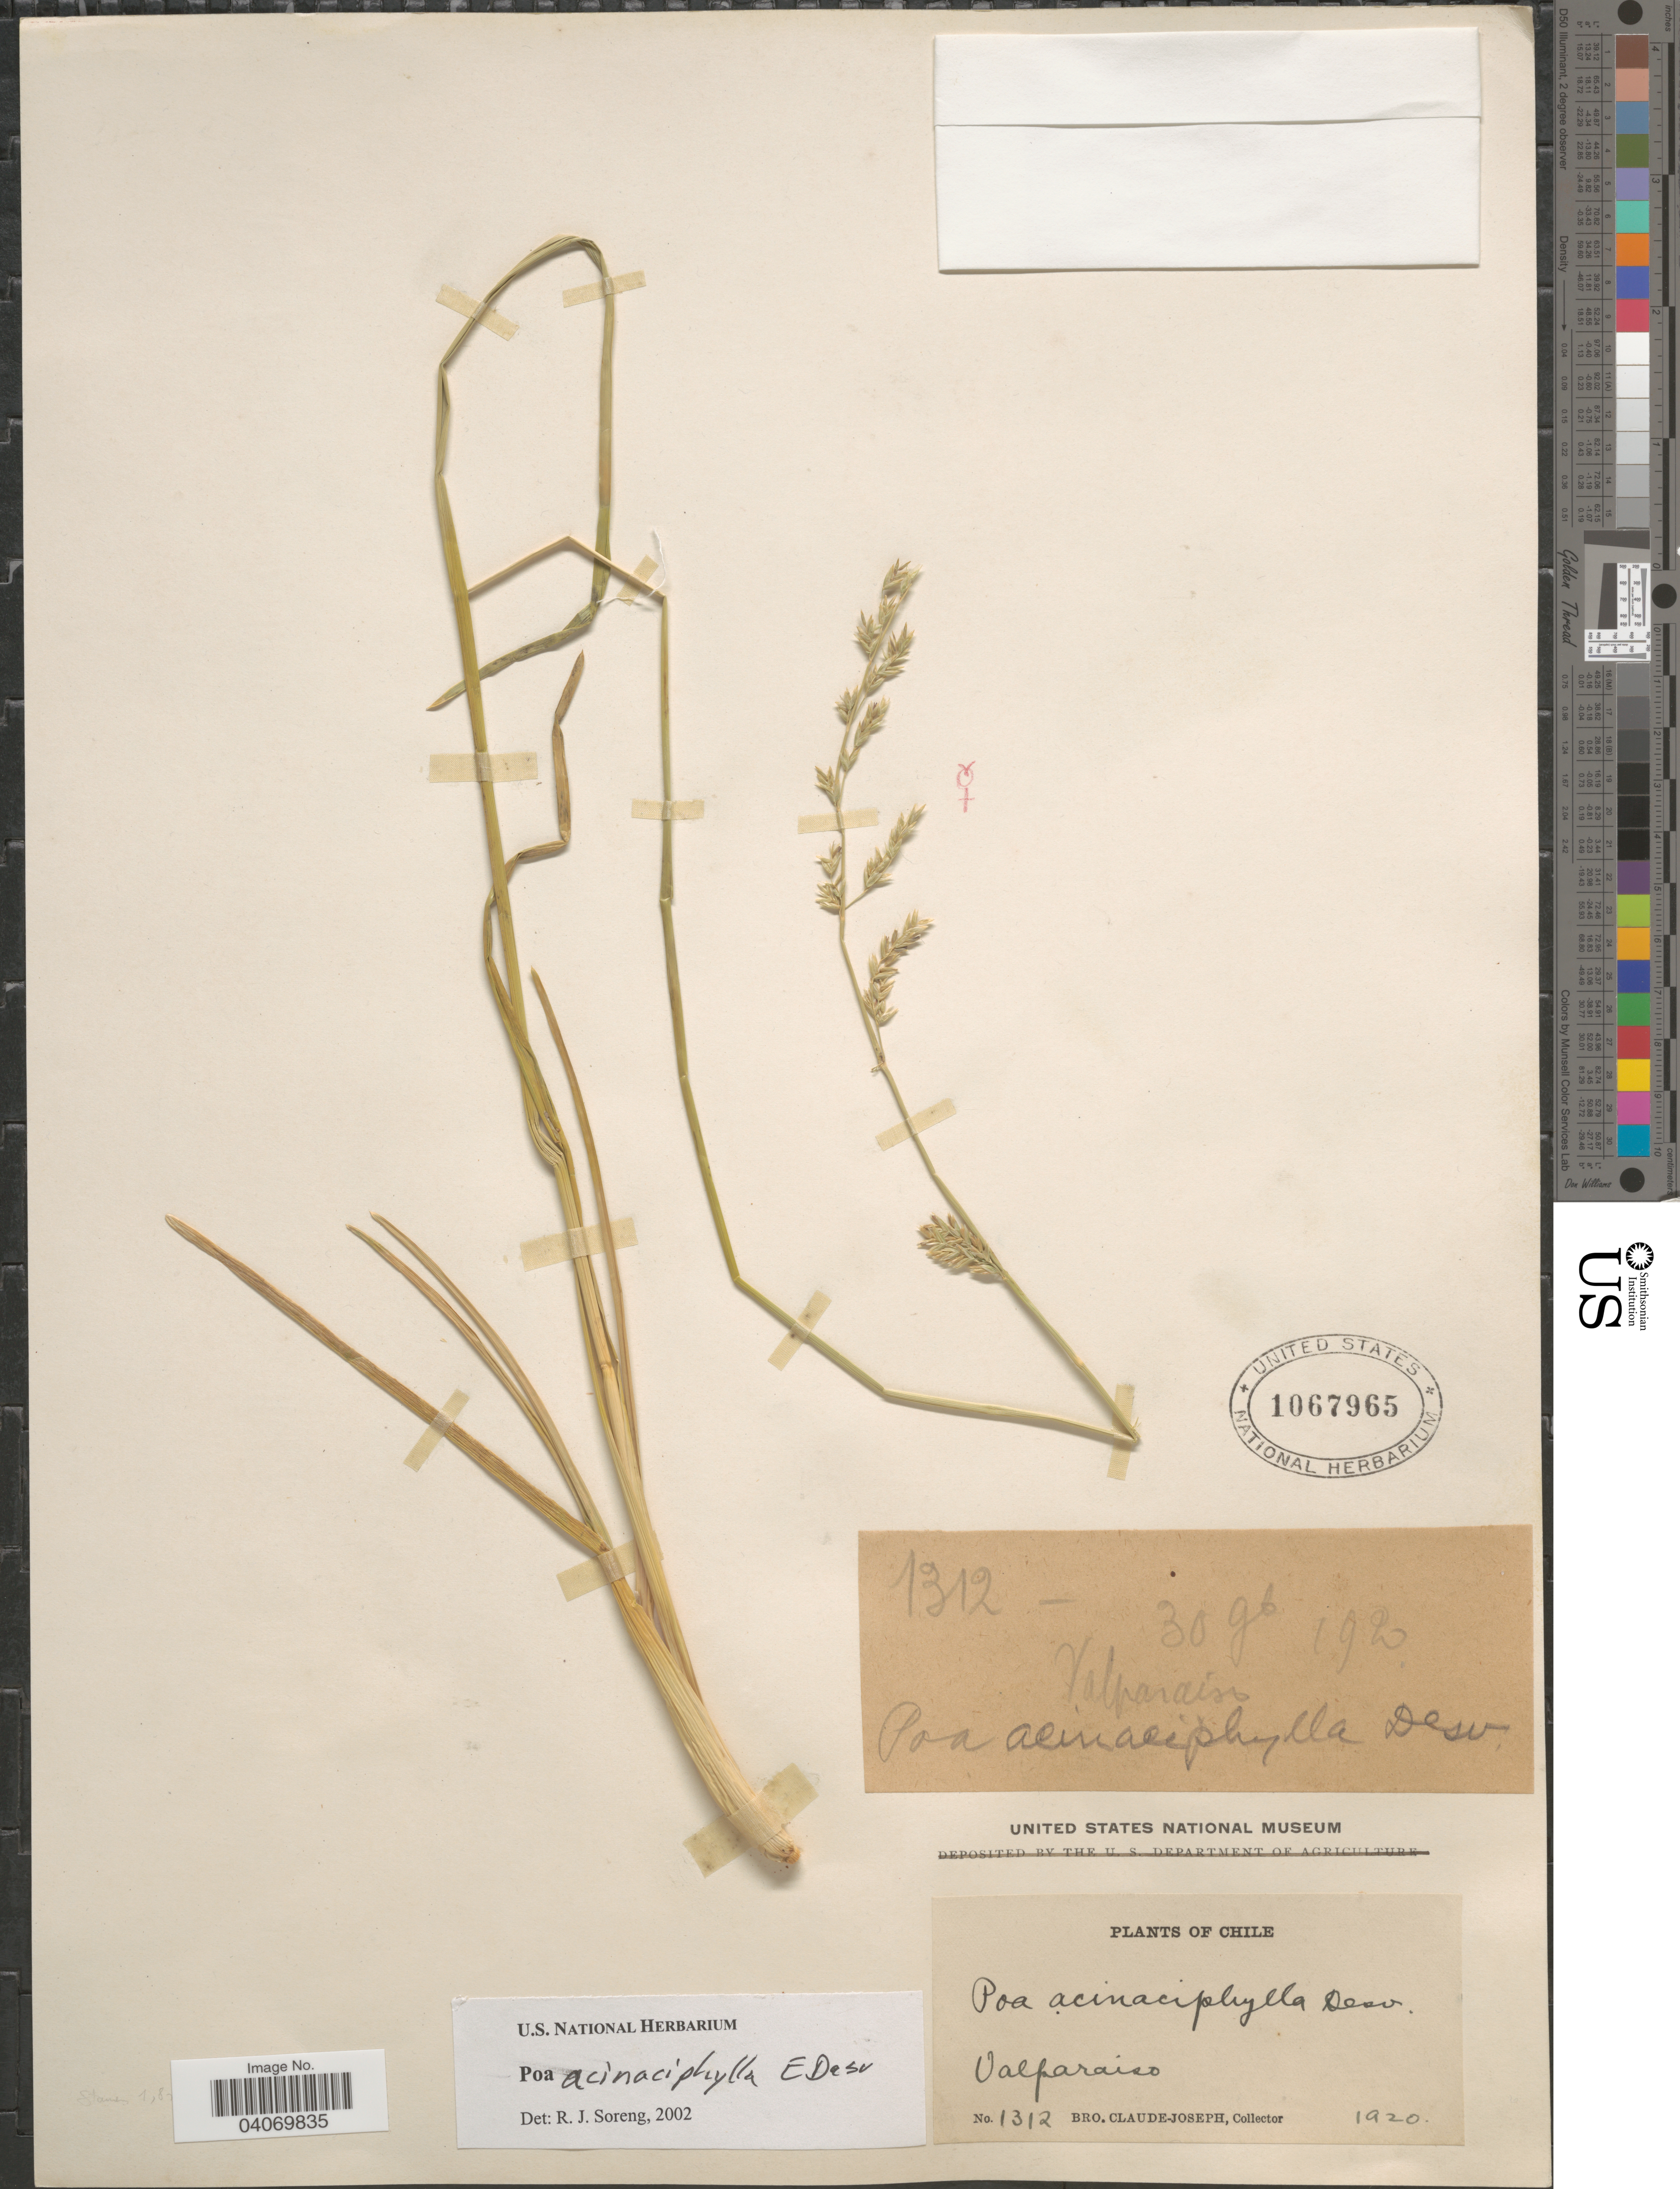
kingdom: Plantae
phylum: Tracheophyta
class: Liliopsida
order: Poales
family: Poaceae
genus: Poa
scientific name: Poa acinaciphylla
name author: É. Desv.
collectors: Bro. Claude-Joseph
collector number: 1312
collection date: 1920-07-30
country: Chile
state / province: Valparaíso (V)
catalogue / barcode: US 1067965